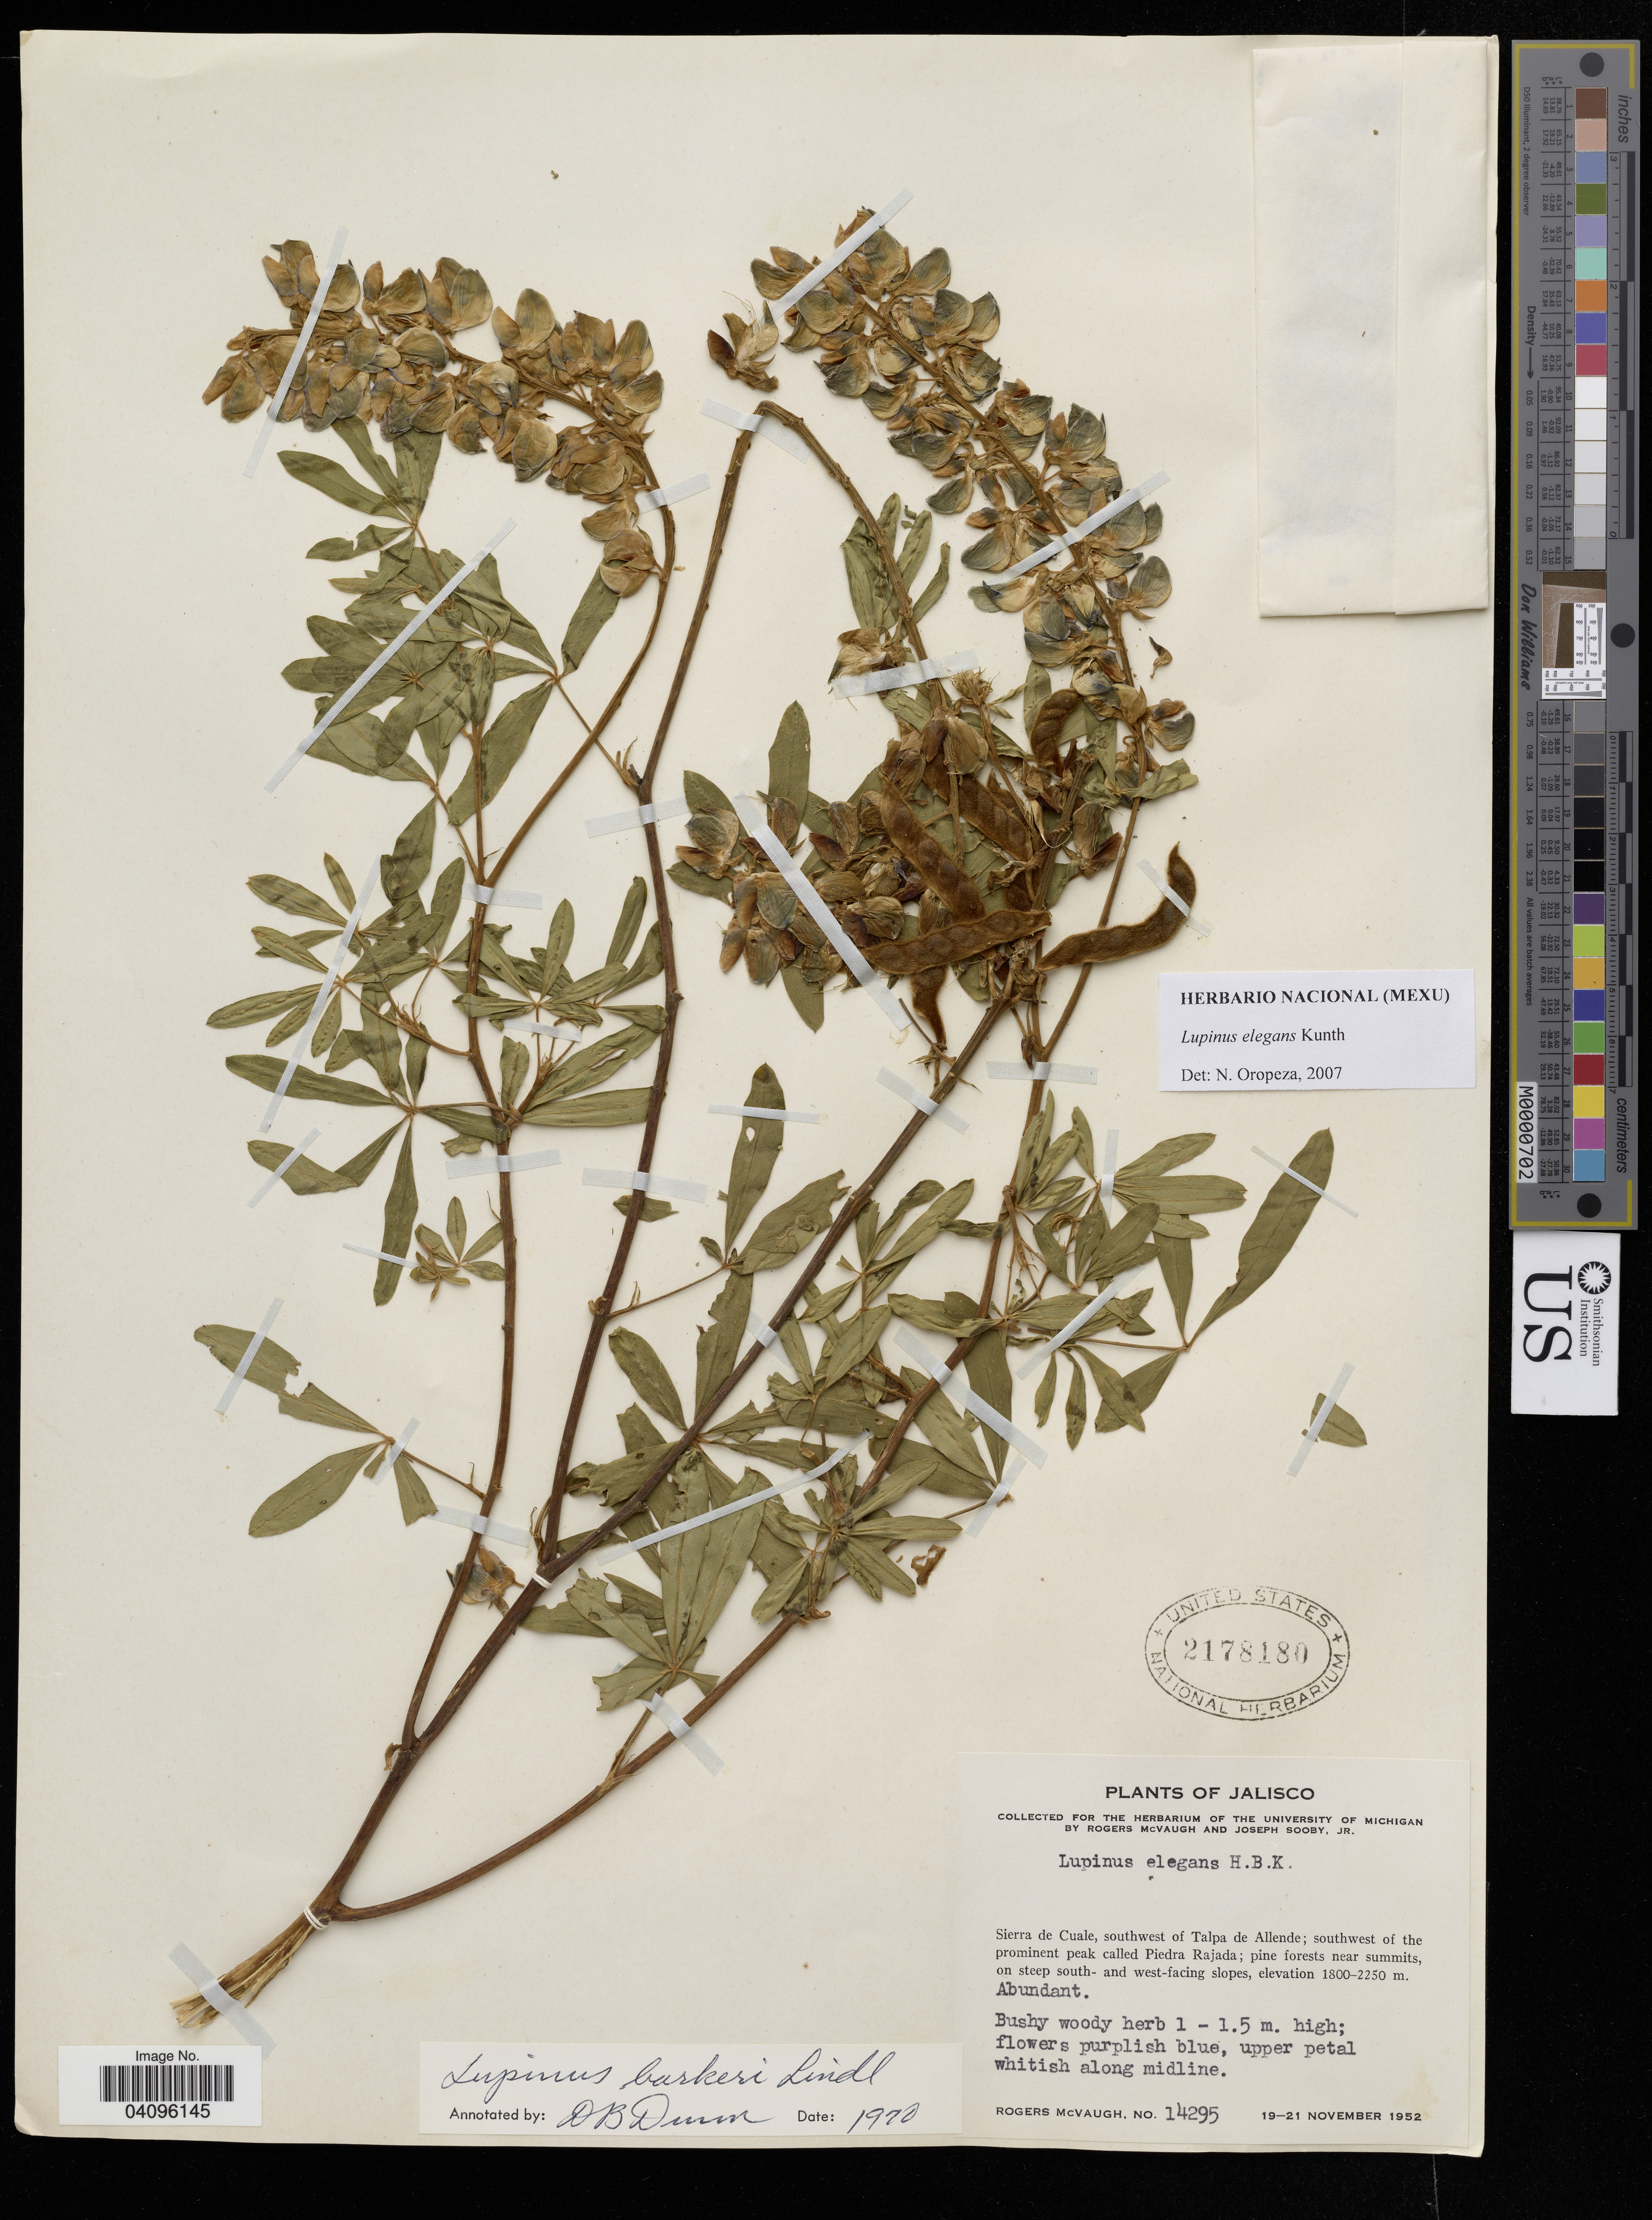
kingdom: Plantae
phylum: Tracheophyta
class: Magnoliopsida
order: Fabales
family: Fabaceae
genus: Lupinus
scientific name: Lupinus elegans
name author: Kunth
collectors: R. McVaugh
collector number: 14295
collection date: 1952-11-19/1952-11-21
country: Mexico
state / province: Jalisco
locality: Sierra de Cuale, southwest of Talpa de Allende; southwest of the prominent peak called Piedra Rajada; pine forests near summits, on steep south- and west-facing slopes,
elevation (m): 1800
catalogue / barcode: US 2178180